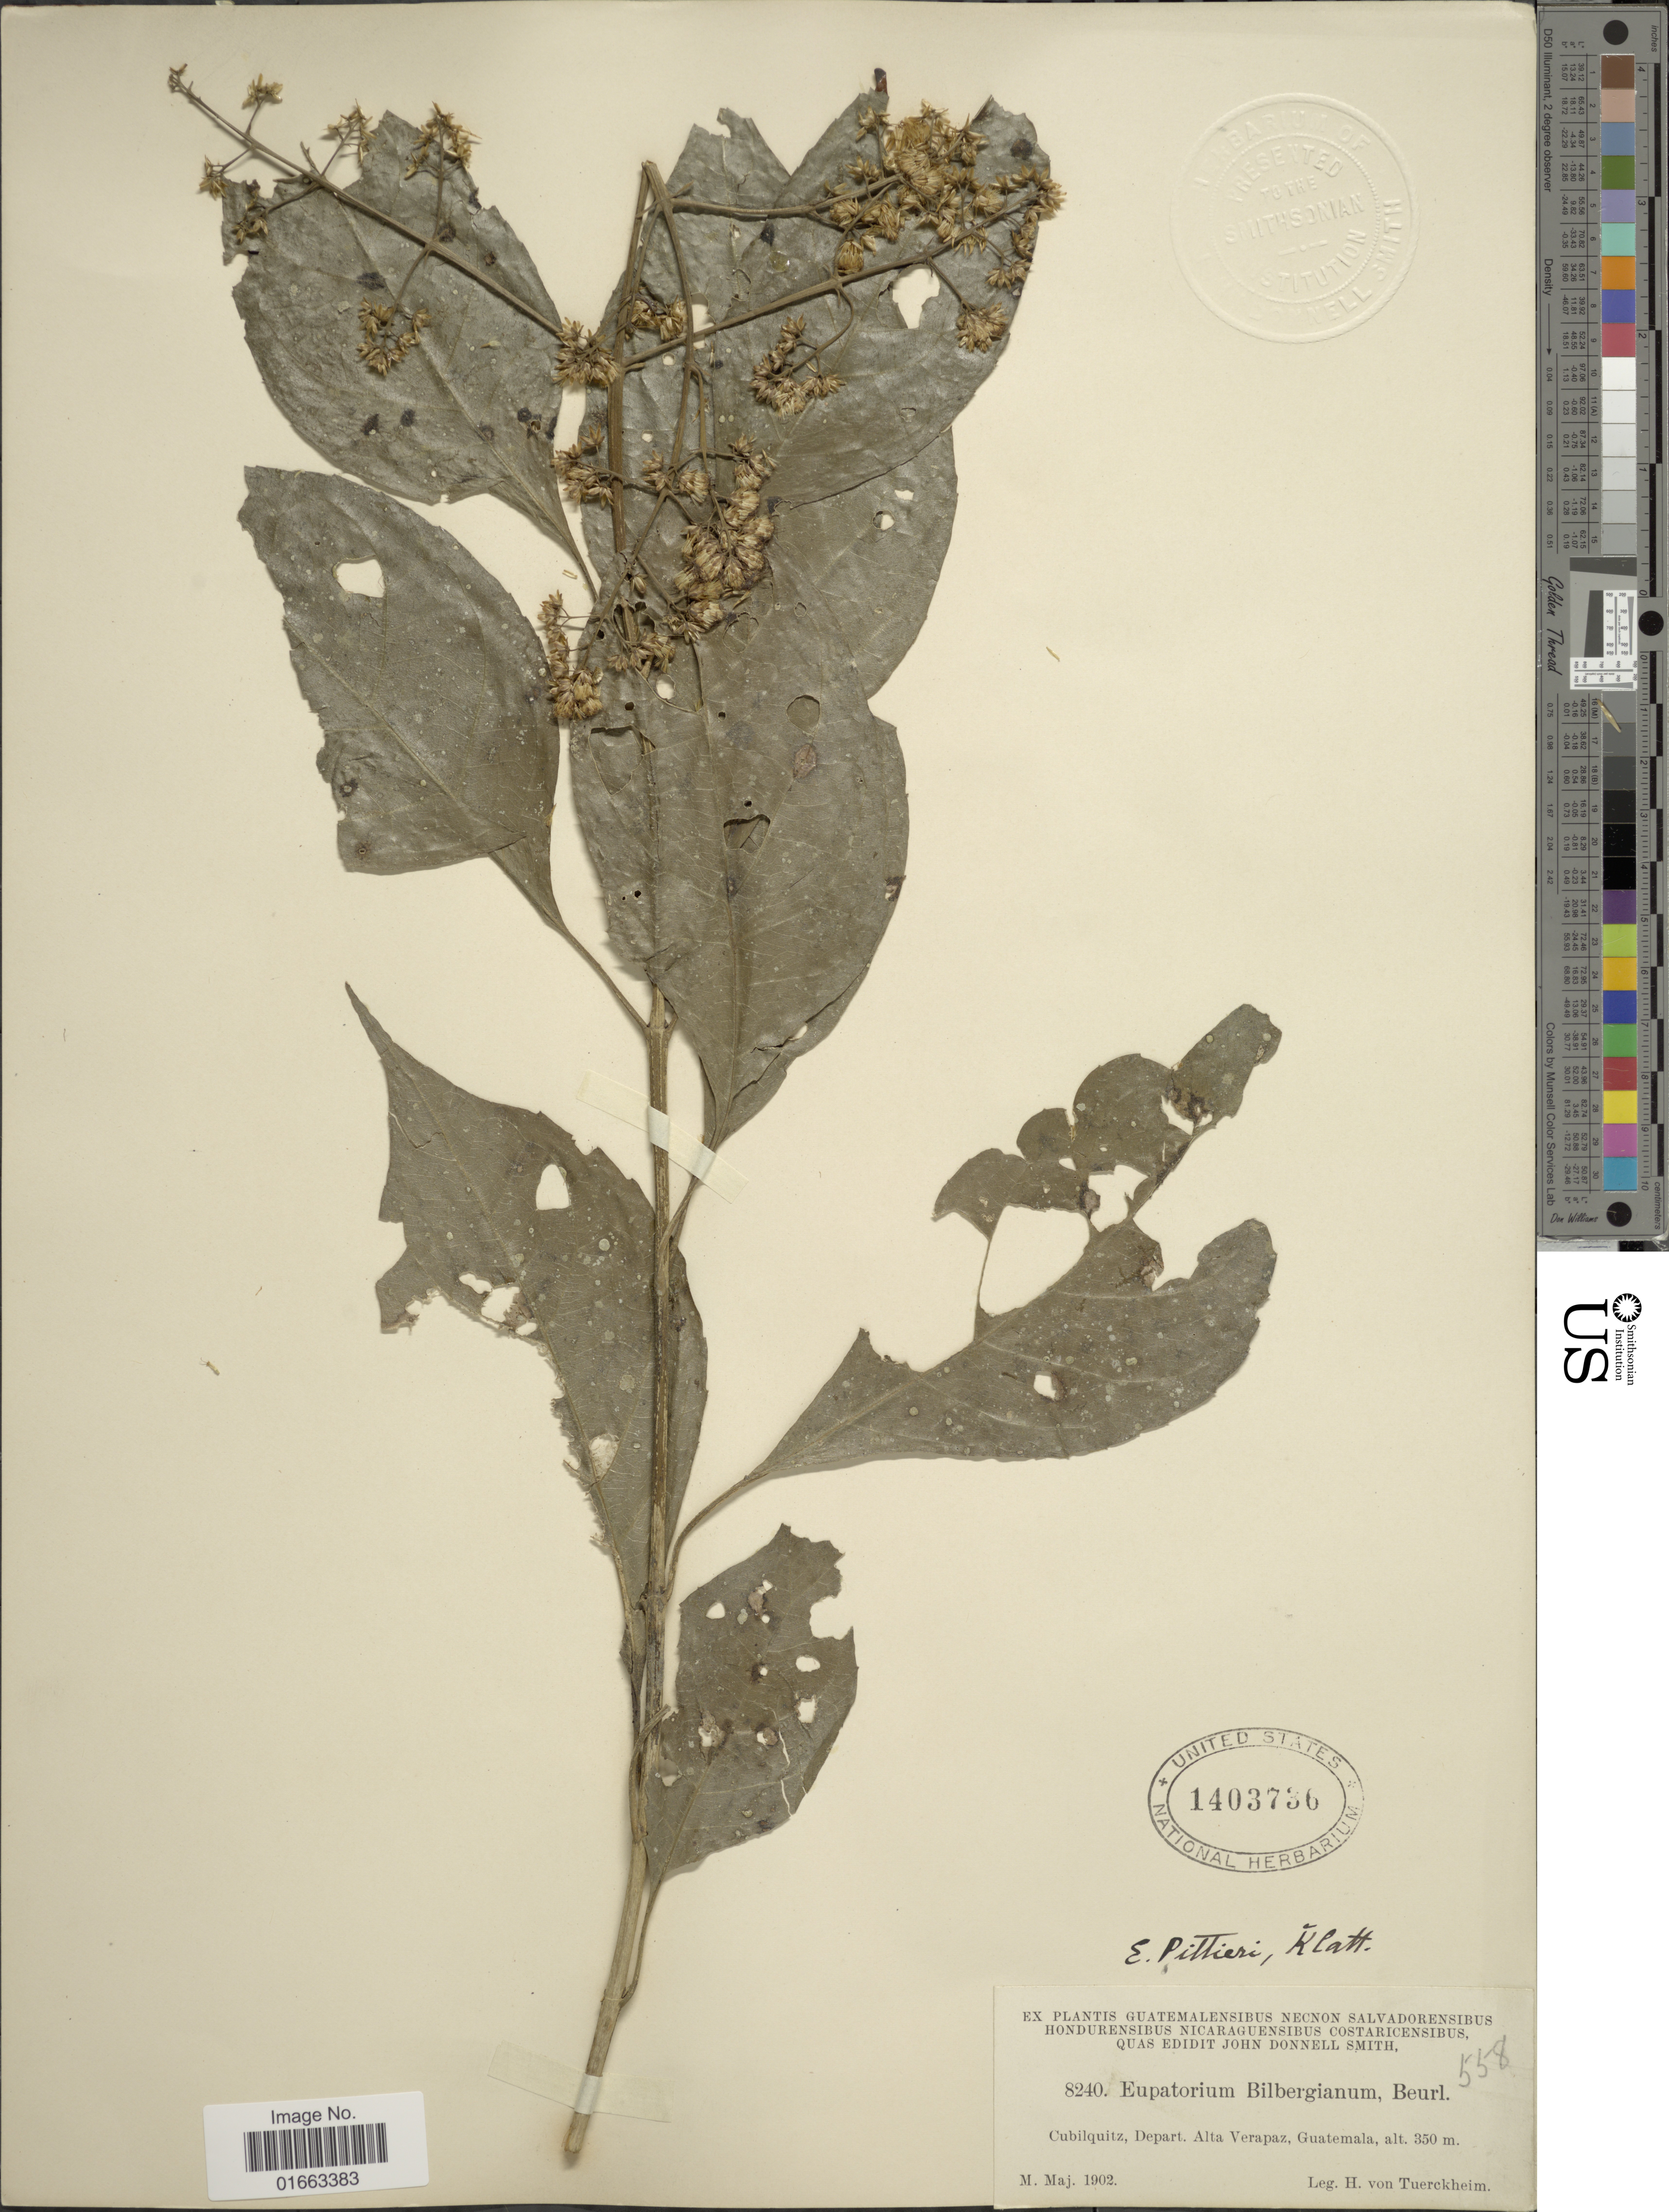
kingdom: Plantae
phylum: Tracheophyta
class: Magnoliopsida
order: Asterales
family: Asteraceae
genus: Koanophyllon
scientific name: Koanophyllon galeottii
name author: (B.L. Rob.) R.M. King & H. Rob.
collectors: H. von Türckheim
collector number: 8240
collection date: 1902-05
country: Guatemala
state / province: Alta Verapaz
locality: Cubilquiz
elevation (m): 350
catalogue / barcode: US 1403736